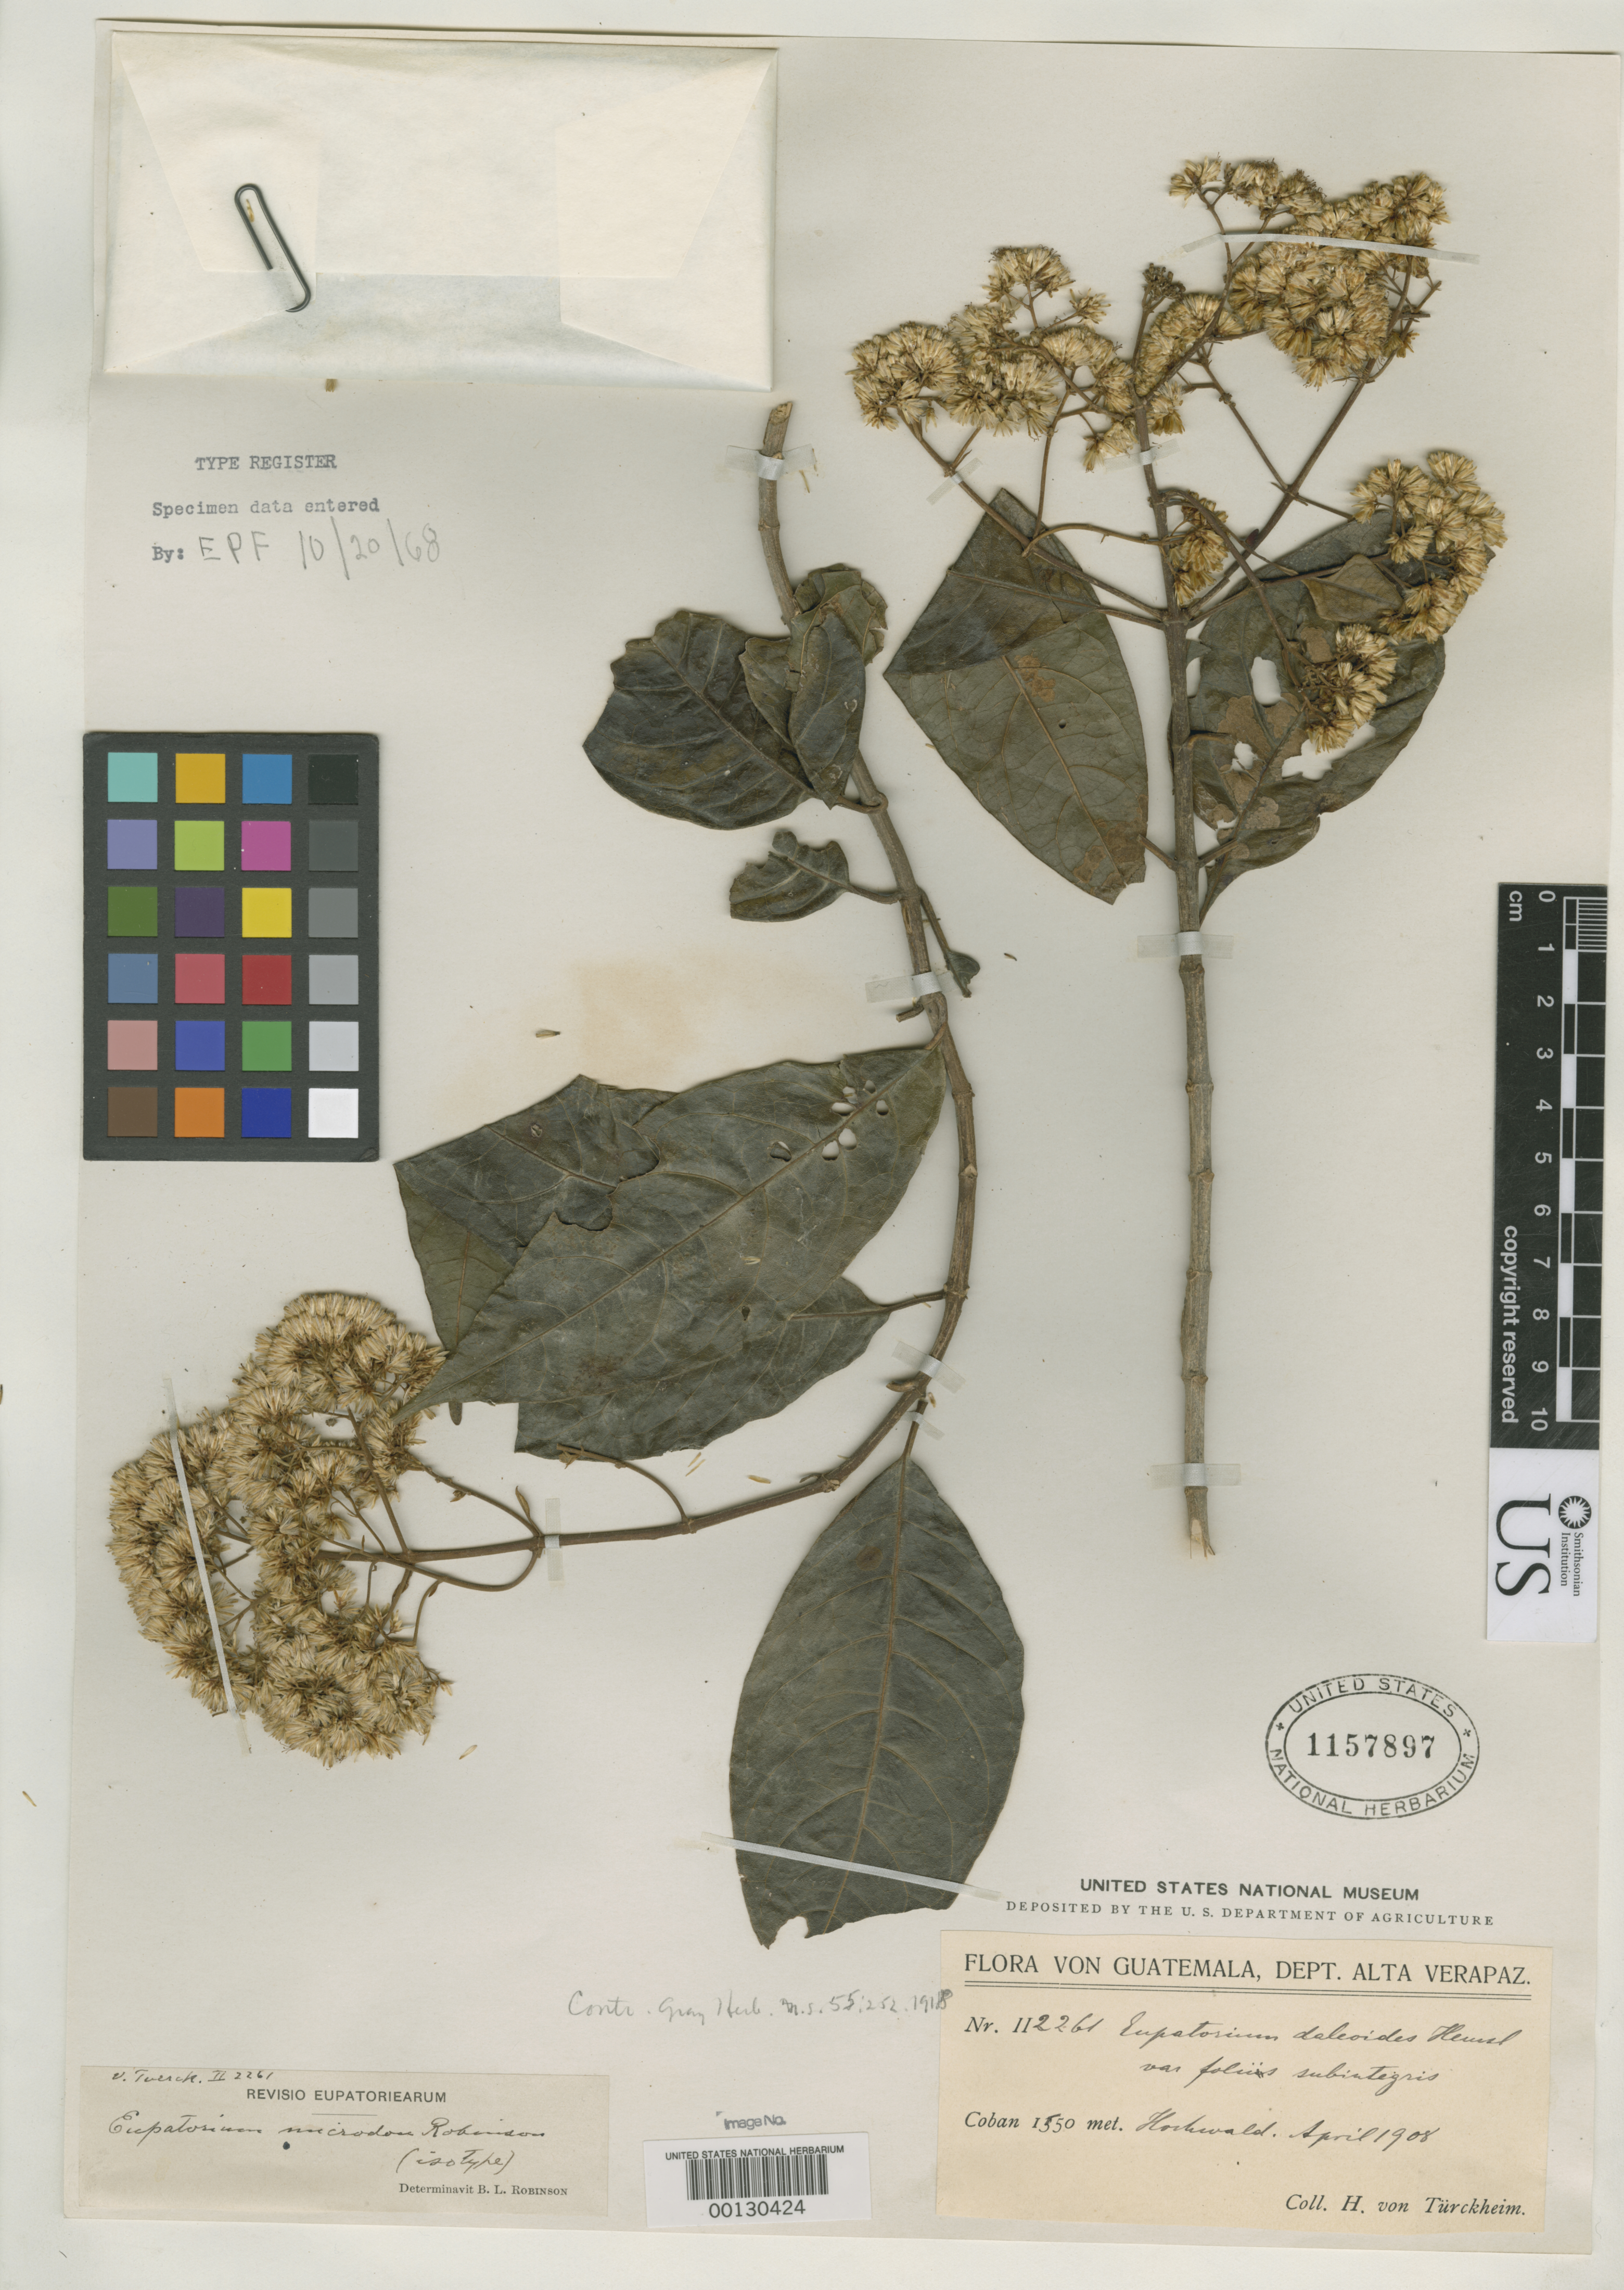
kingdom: Plantae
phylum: Tracheophyta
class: Magnoliopsida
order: Asterales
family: Asteraceae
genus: Eupatorium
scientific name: Eupatorium microdon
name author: B.L. Rob.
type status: Isotype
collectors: H. von Türckheim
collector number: II 2261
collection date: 1908-04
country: Guatemala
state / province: Alta Verapaz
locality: Cobán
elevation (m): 1550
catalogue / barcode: US 1157897